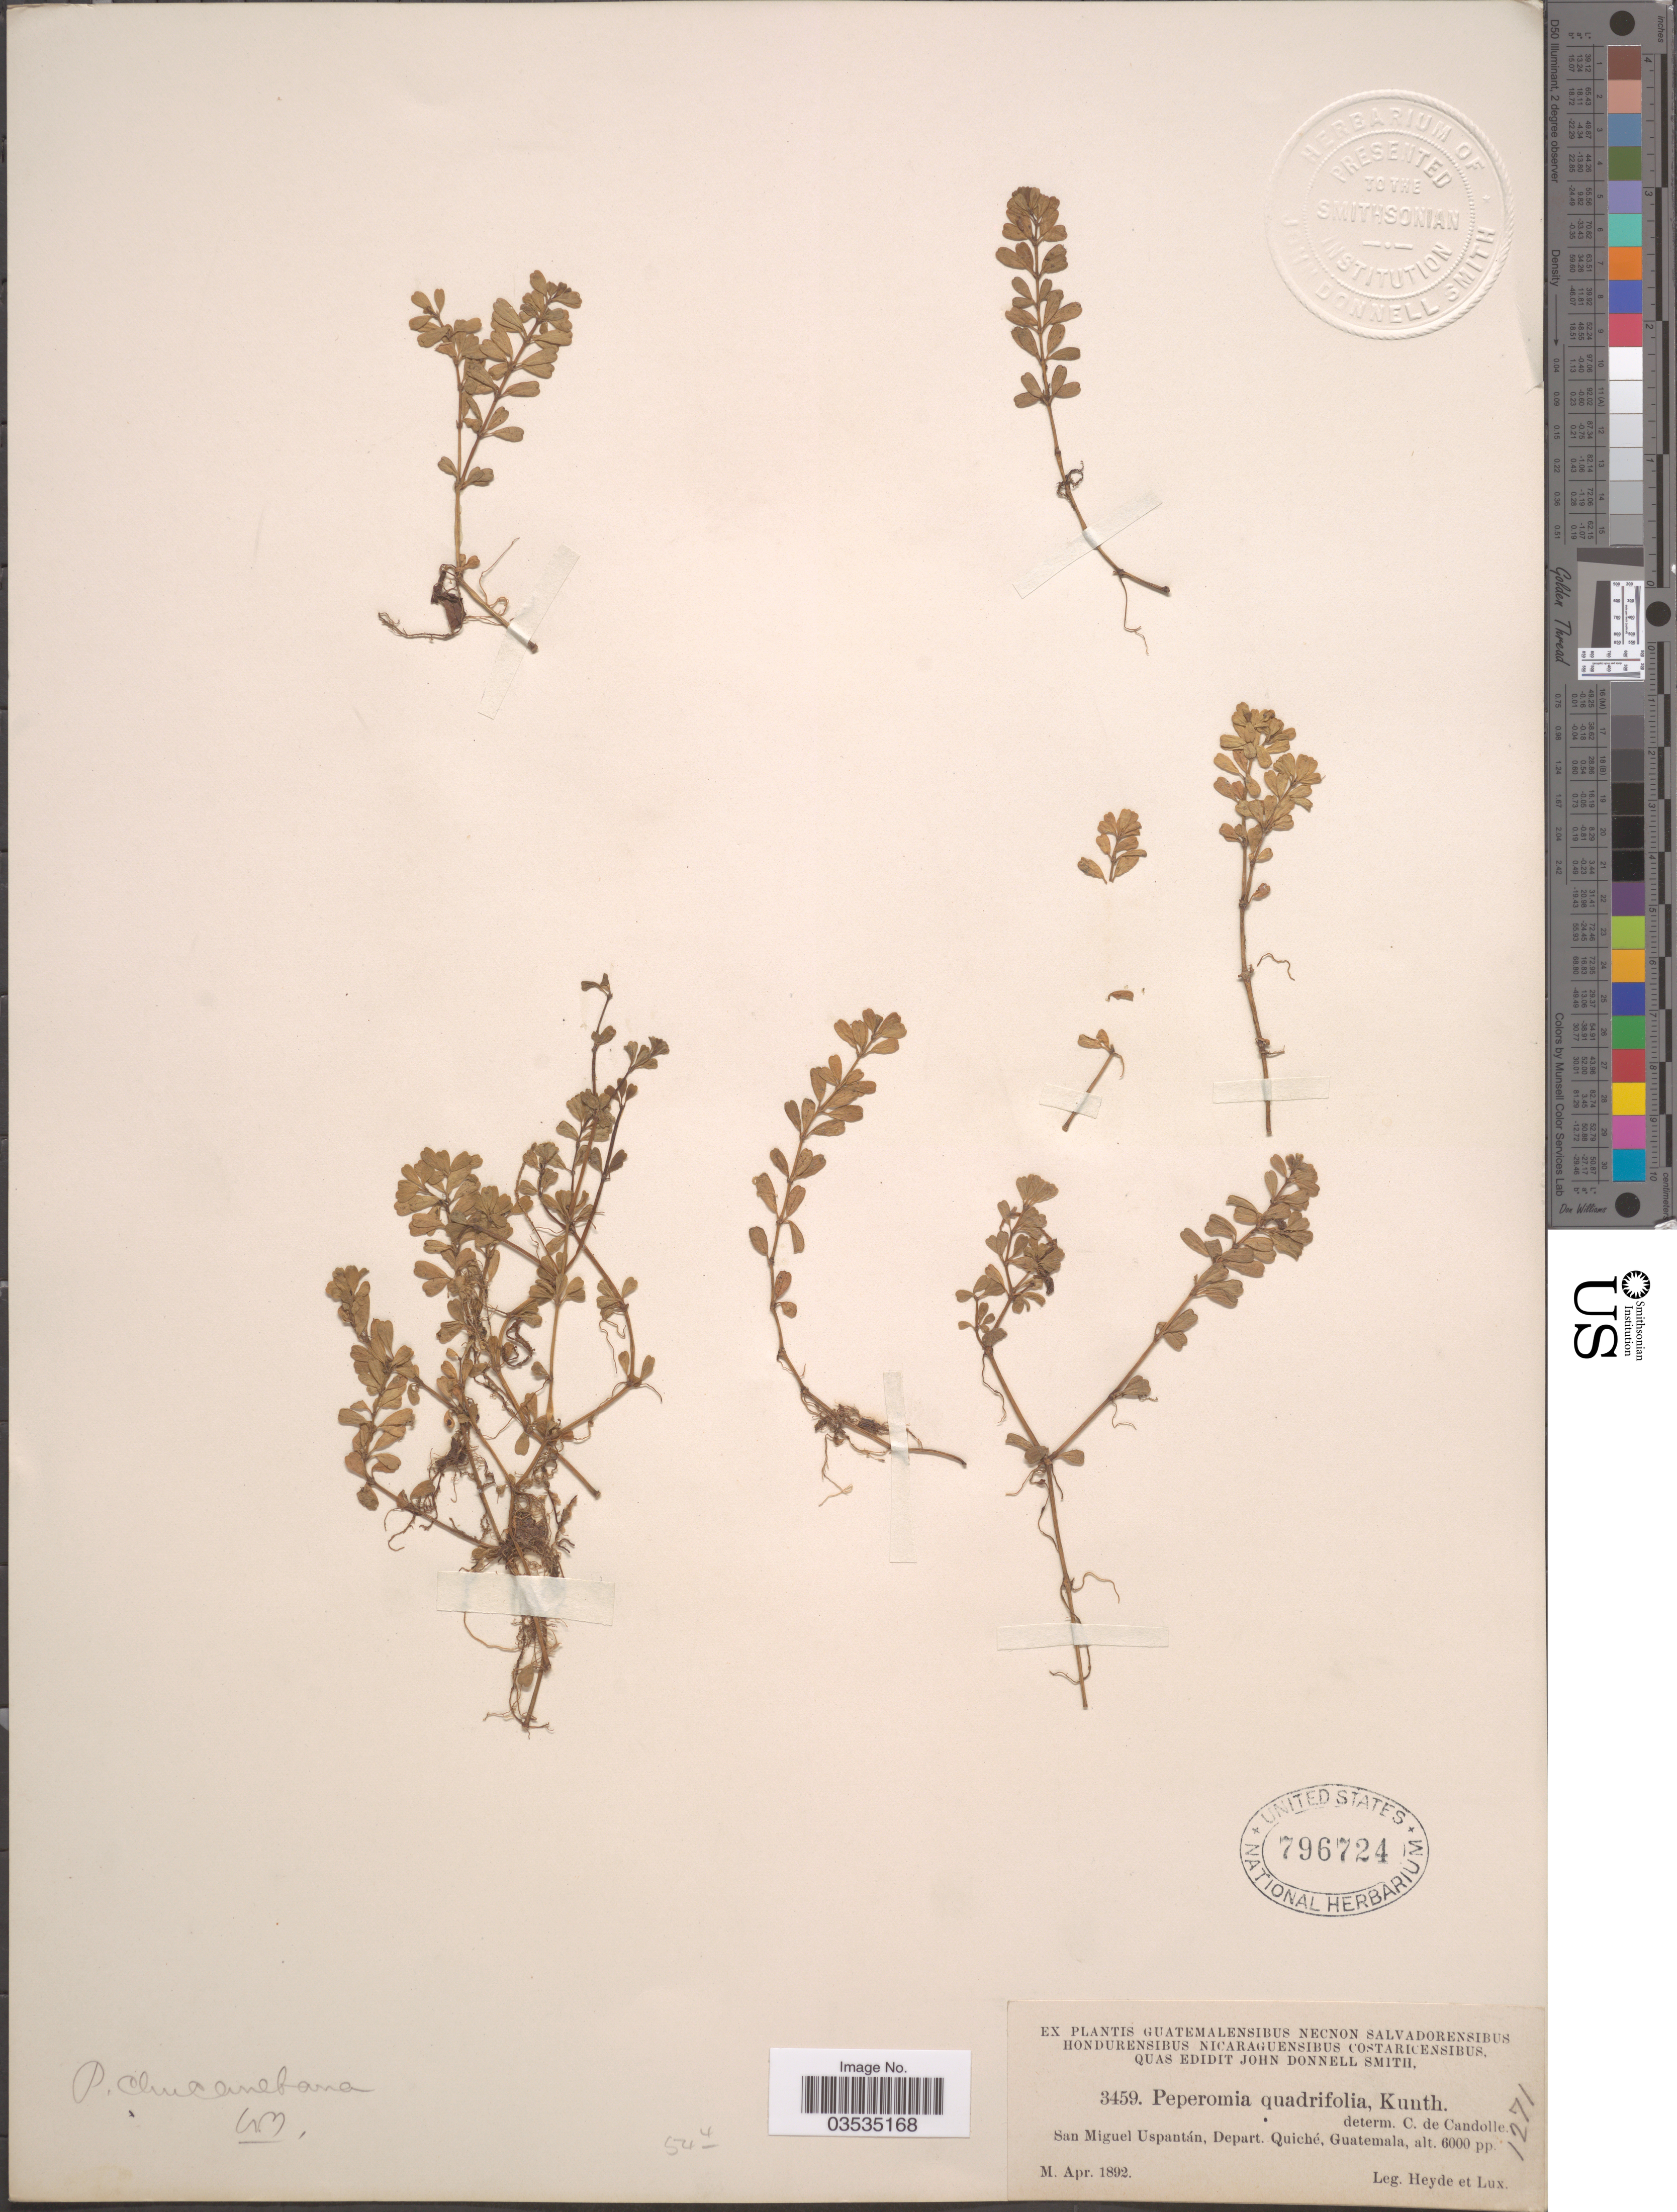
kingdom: Plantae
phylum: Tracheophyta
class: Magnoliopsida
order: Piperales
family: Piperaceae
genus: Peperomia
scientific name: Peperomia chucanebana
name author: Trel.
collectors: Heyde & Lux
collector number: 3459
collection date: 1892-04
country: Guatemala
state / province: El Quiche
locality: San Miguel Uspantán, Depart. Quiché.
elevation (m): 1829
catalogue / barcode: US 796724